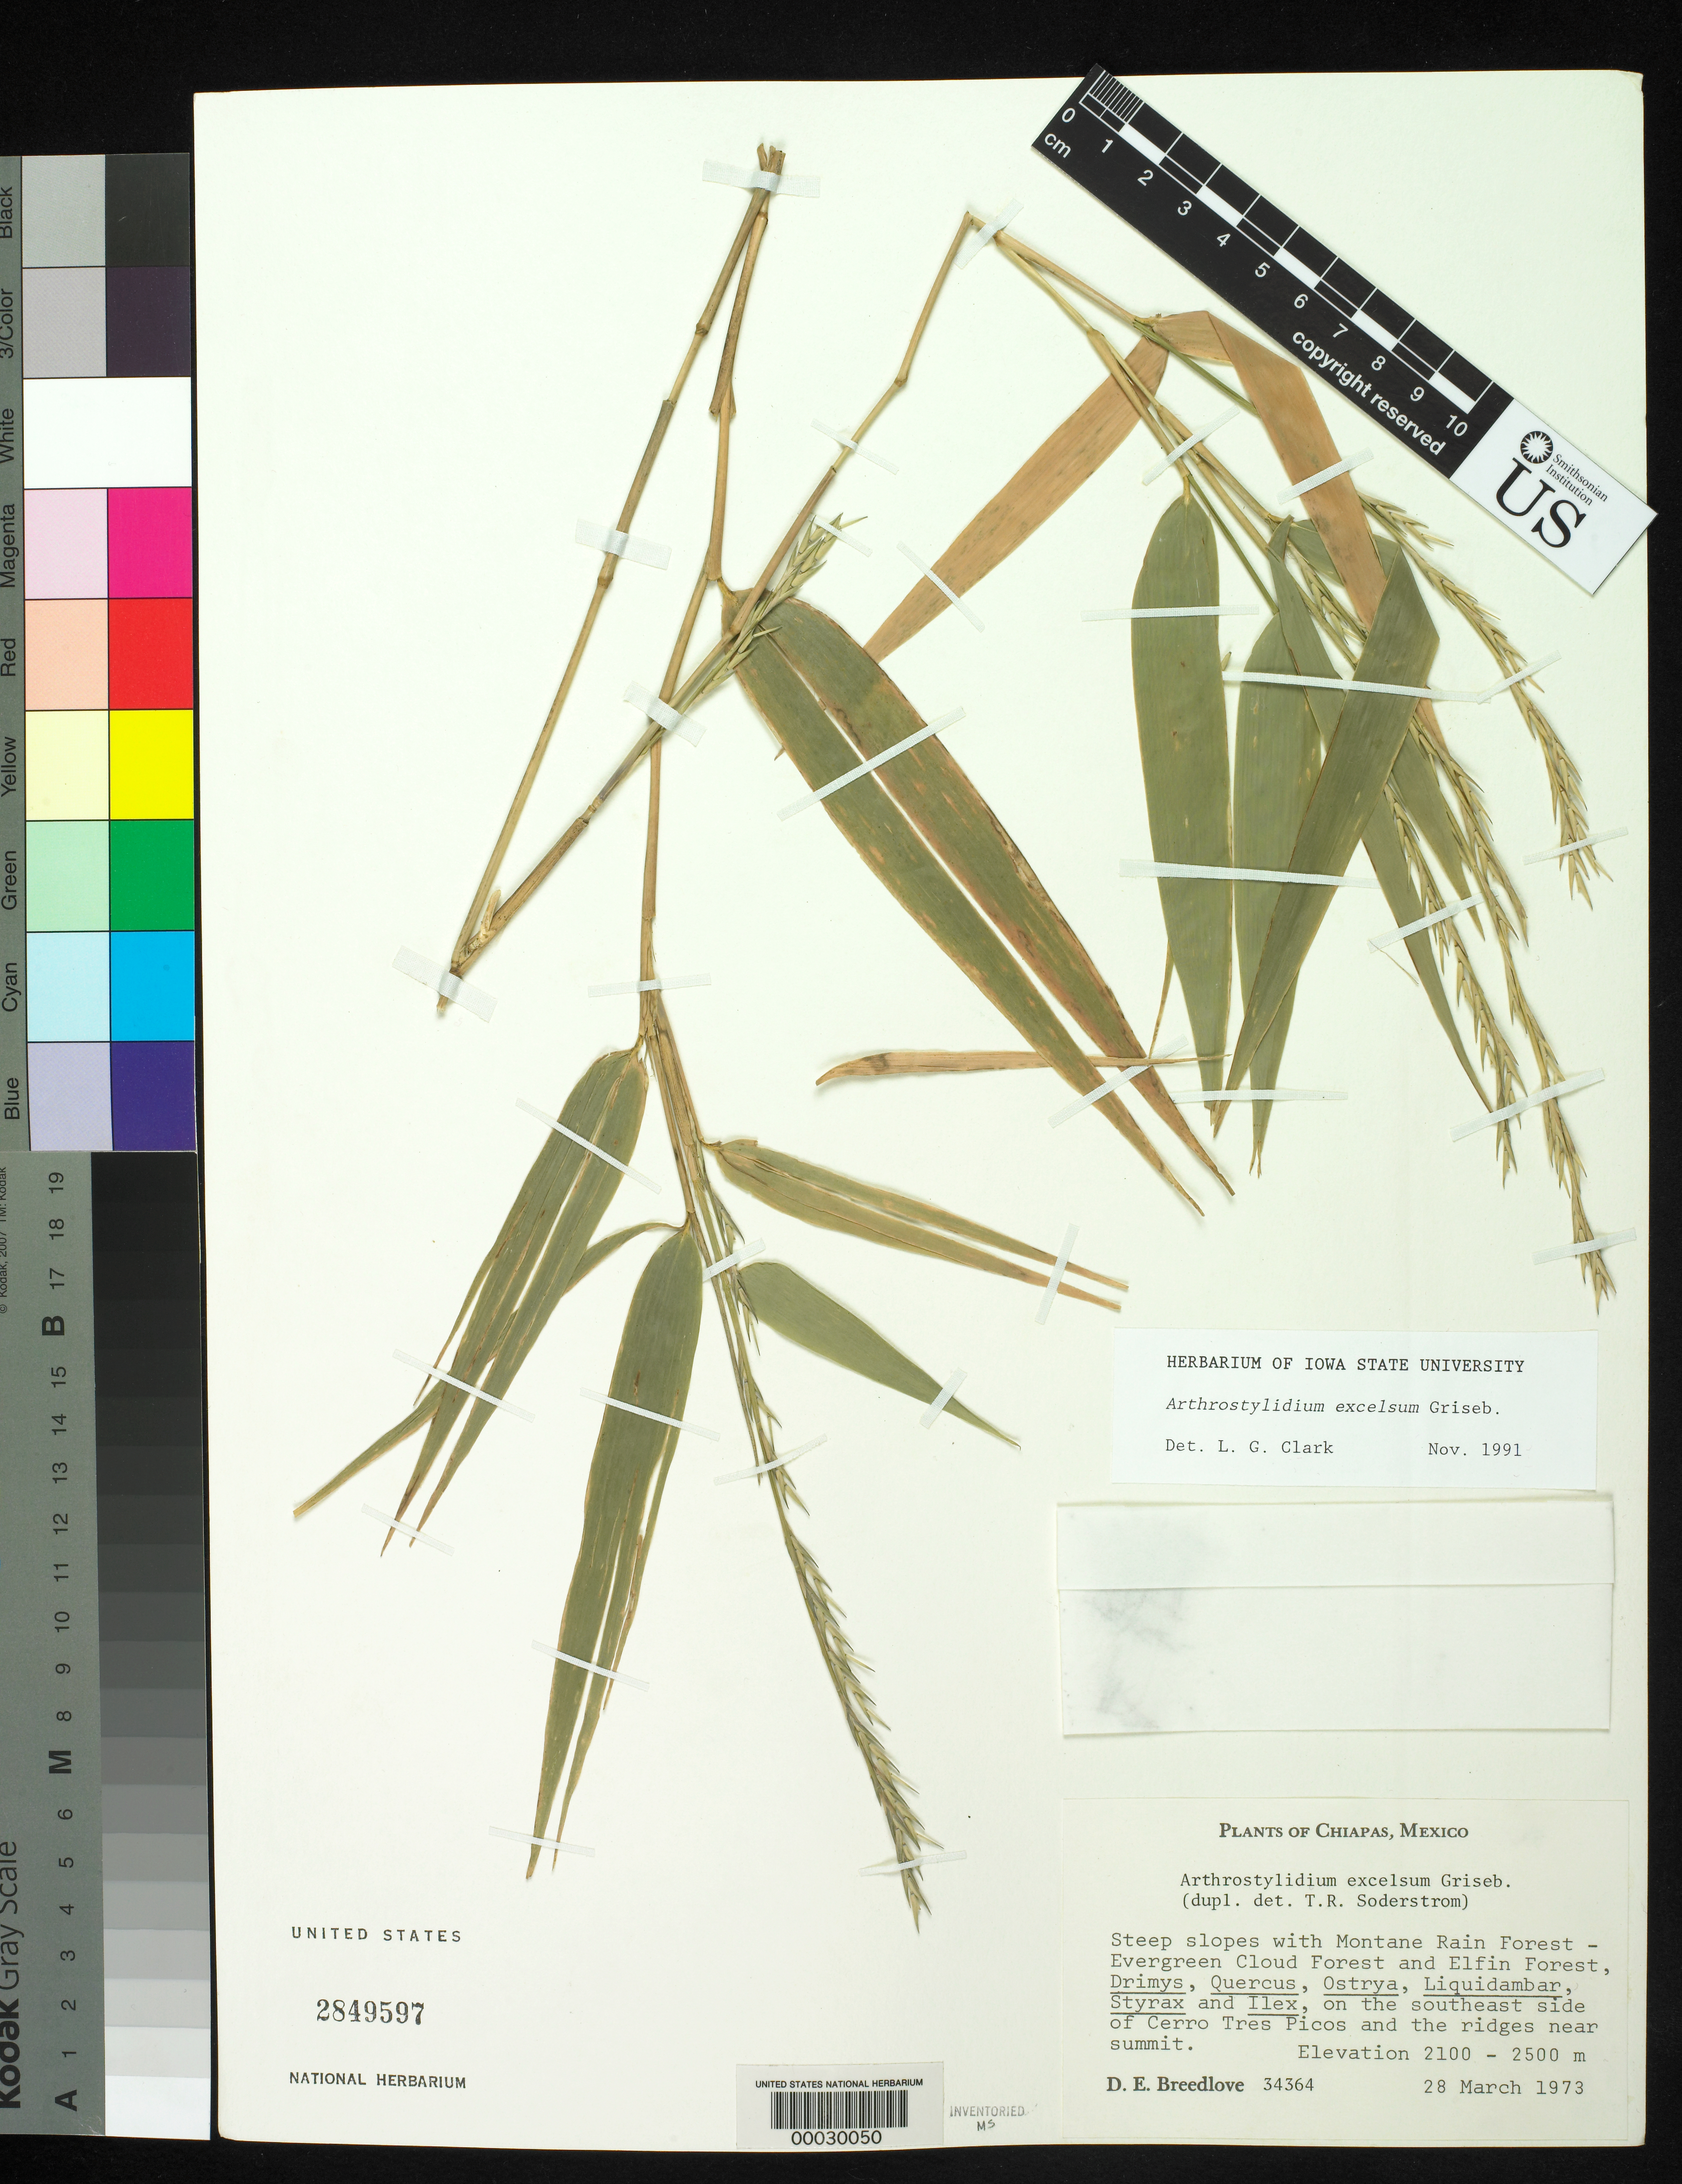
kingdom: Plantae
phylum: Tracheophyta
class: Liliopsida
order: Poales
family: Poaceae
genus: Arthrostylidium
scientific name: Arthrostylidium excelsum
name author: Griseb.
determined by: Clark, Lynn G., (ISC), Iowa State University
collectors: D. E. Breedlove & R. F. Thorne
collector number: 34364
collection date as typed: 28 Mar 1973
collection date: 1973-03-28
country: Mexico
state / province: Chiapas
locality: Cerro Tres Picos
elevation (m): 2100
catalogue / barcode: US 2849597